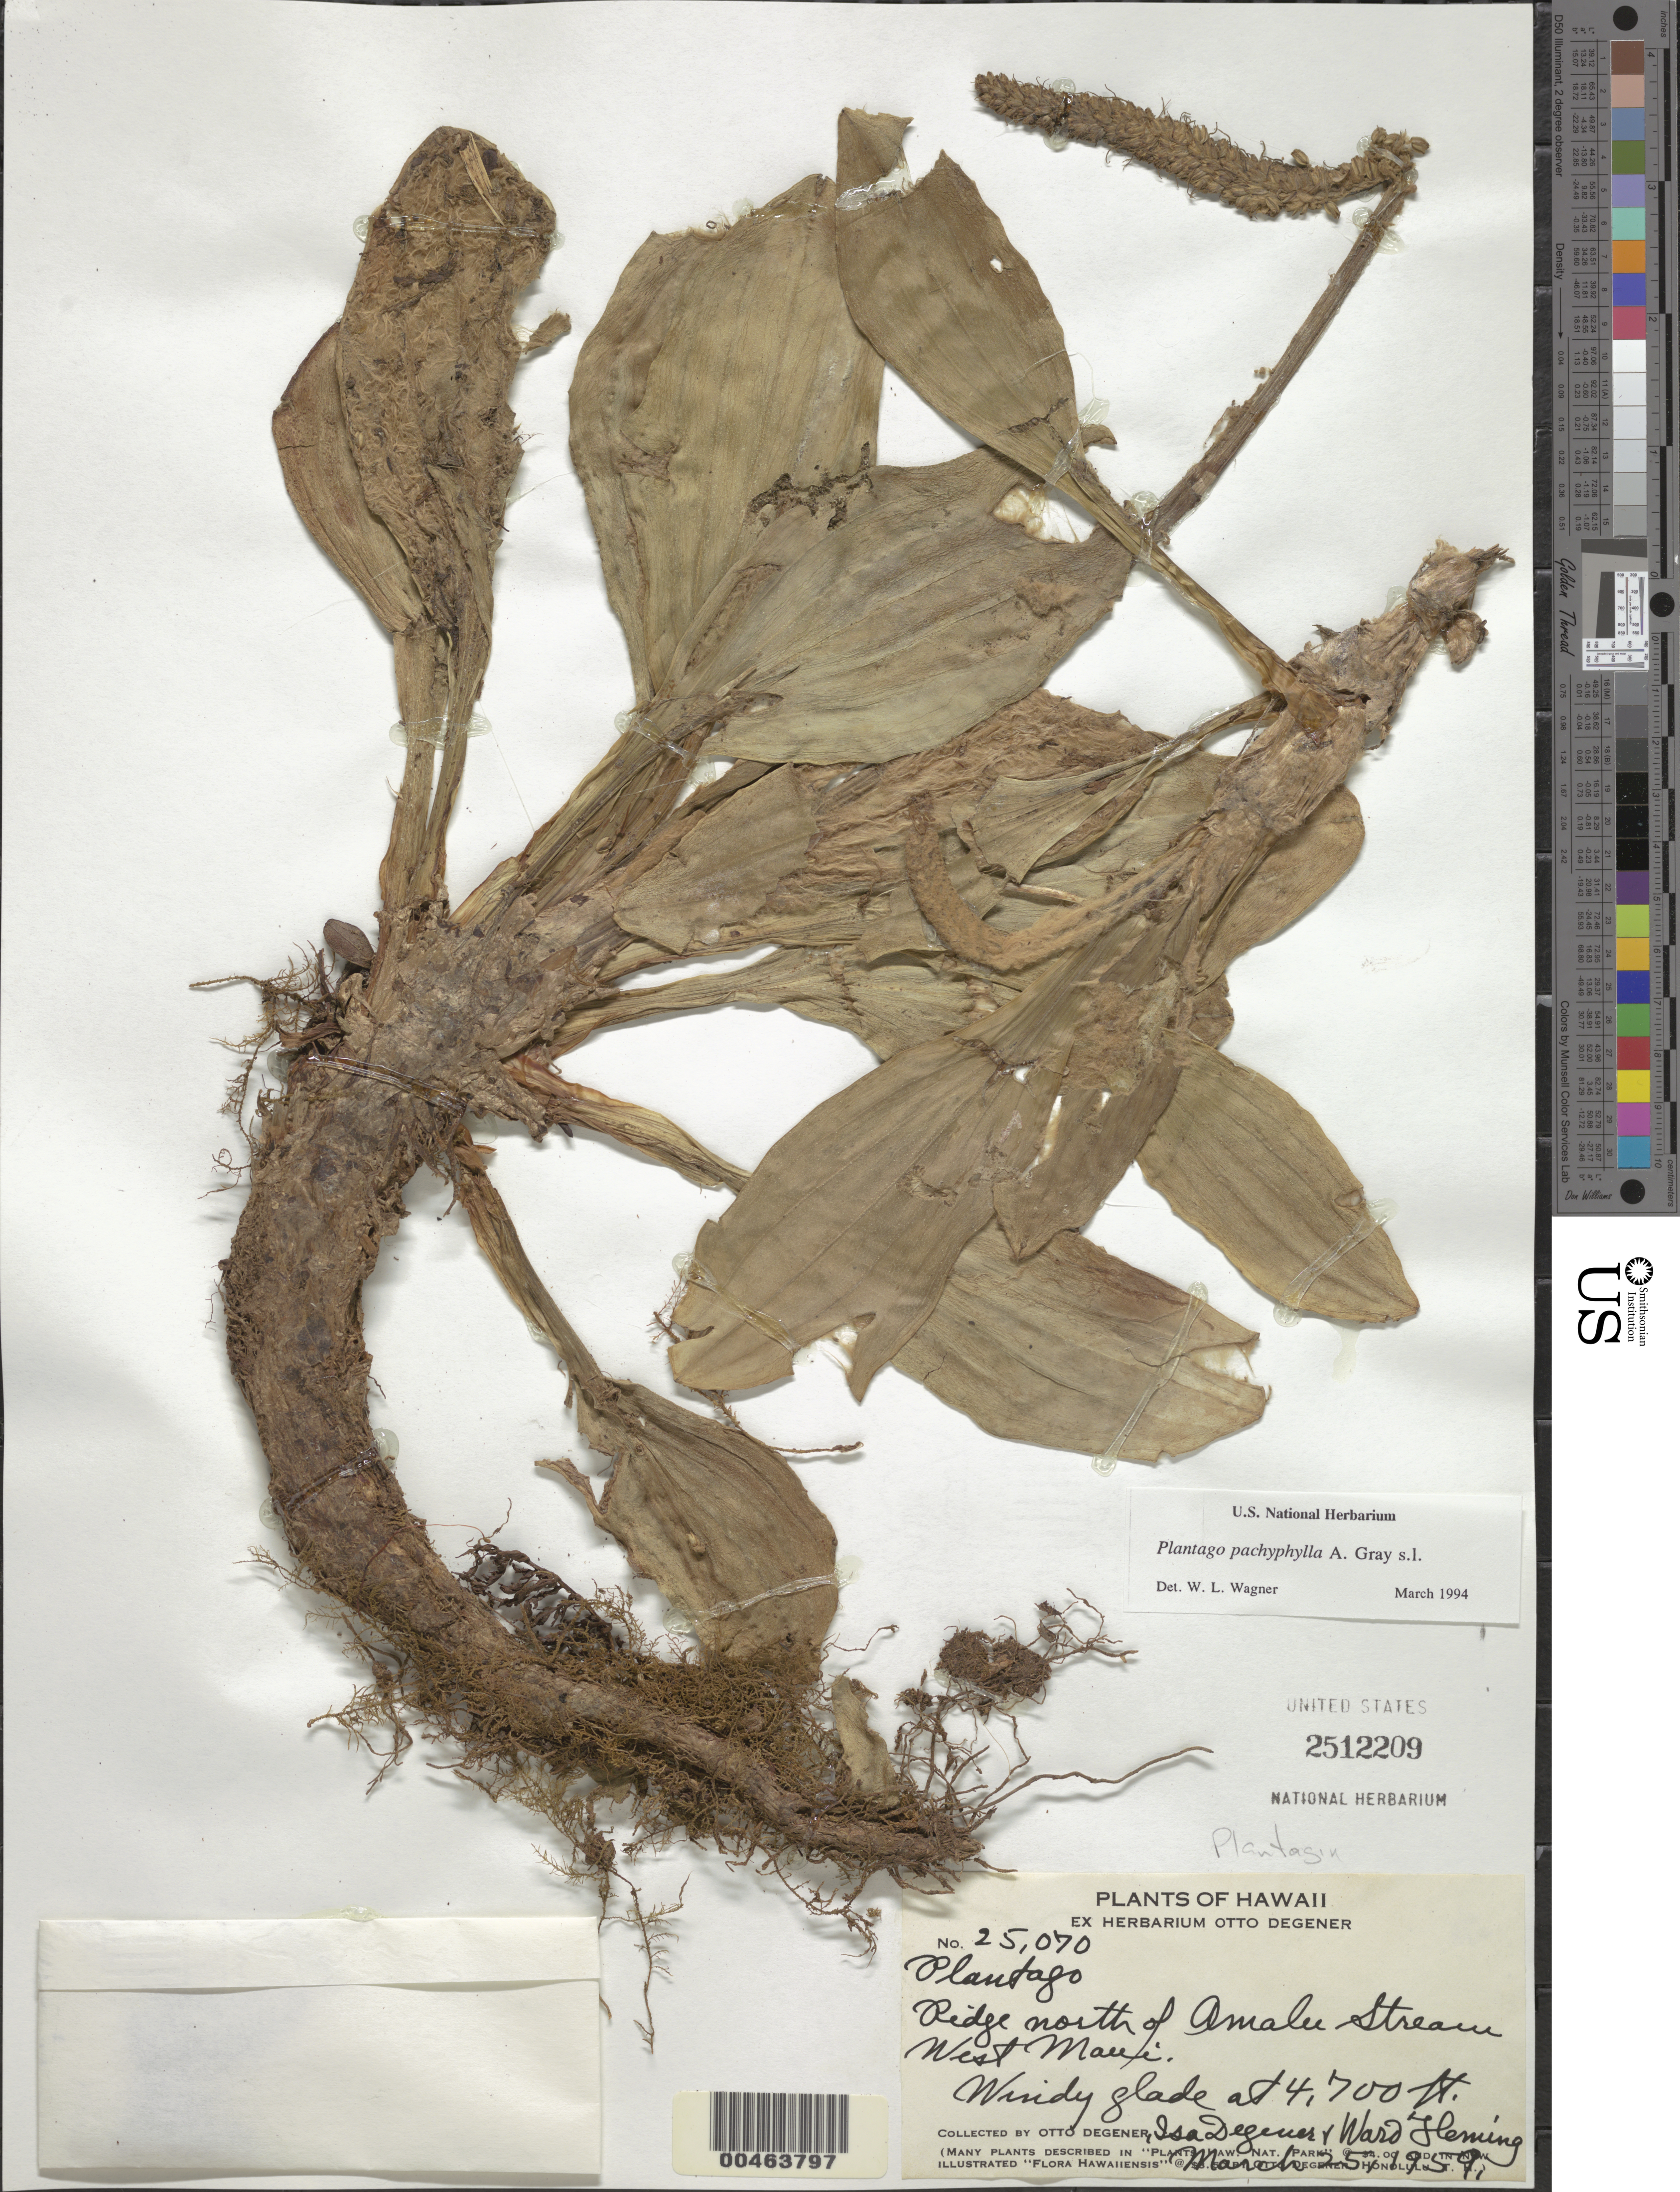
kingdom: Plantae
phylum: Tracheophyta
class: Magnoliopsida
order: Lamiales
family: Plantaginaceae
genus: Plantago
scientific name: Plantago pachyphylla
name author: A. Gray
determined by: Wagner, W. L., (BOT), Smithsonian Institution - National Museum of Natural History (UNITED STATES)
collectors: O. Degener, I. Degener & W. Fleming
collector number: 25070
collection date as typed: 25 Mar 1959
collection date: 1959-03-25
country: United States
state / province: Hawaii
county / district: Maui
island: Maui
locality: Ridge north of Amalu Stream, West Maui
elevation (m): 1433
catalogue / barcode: US 2512209